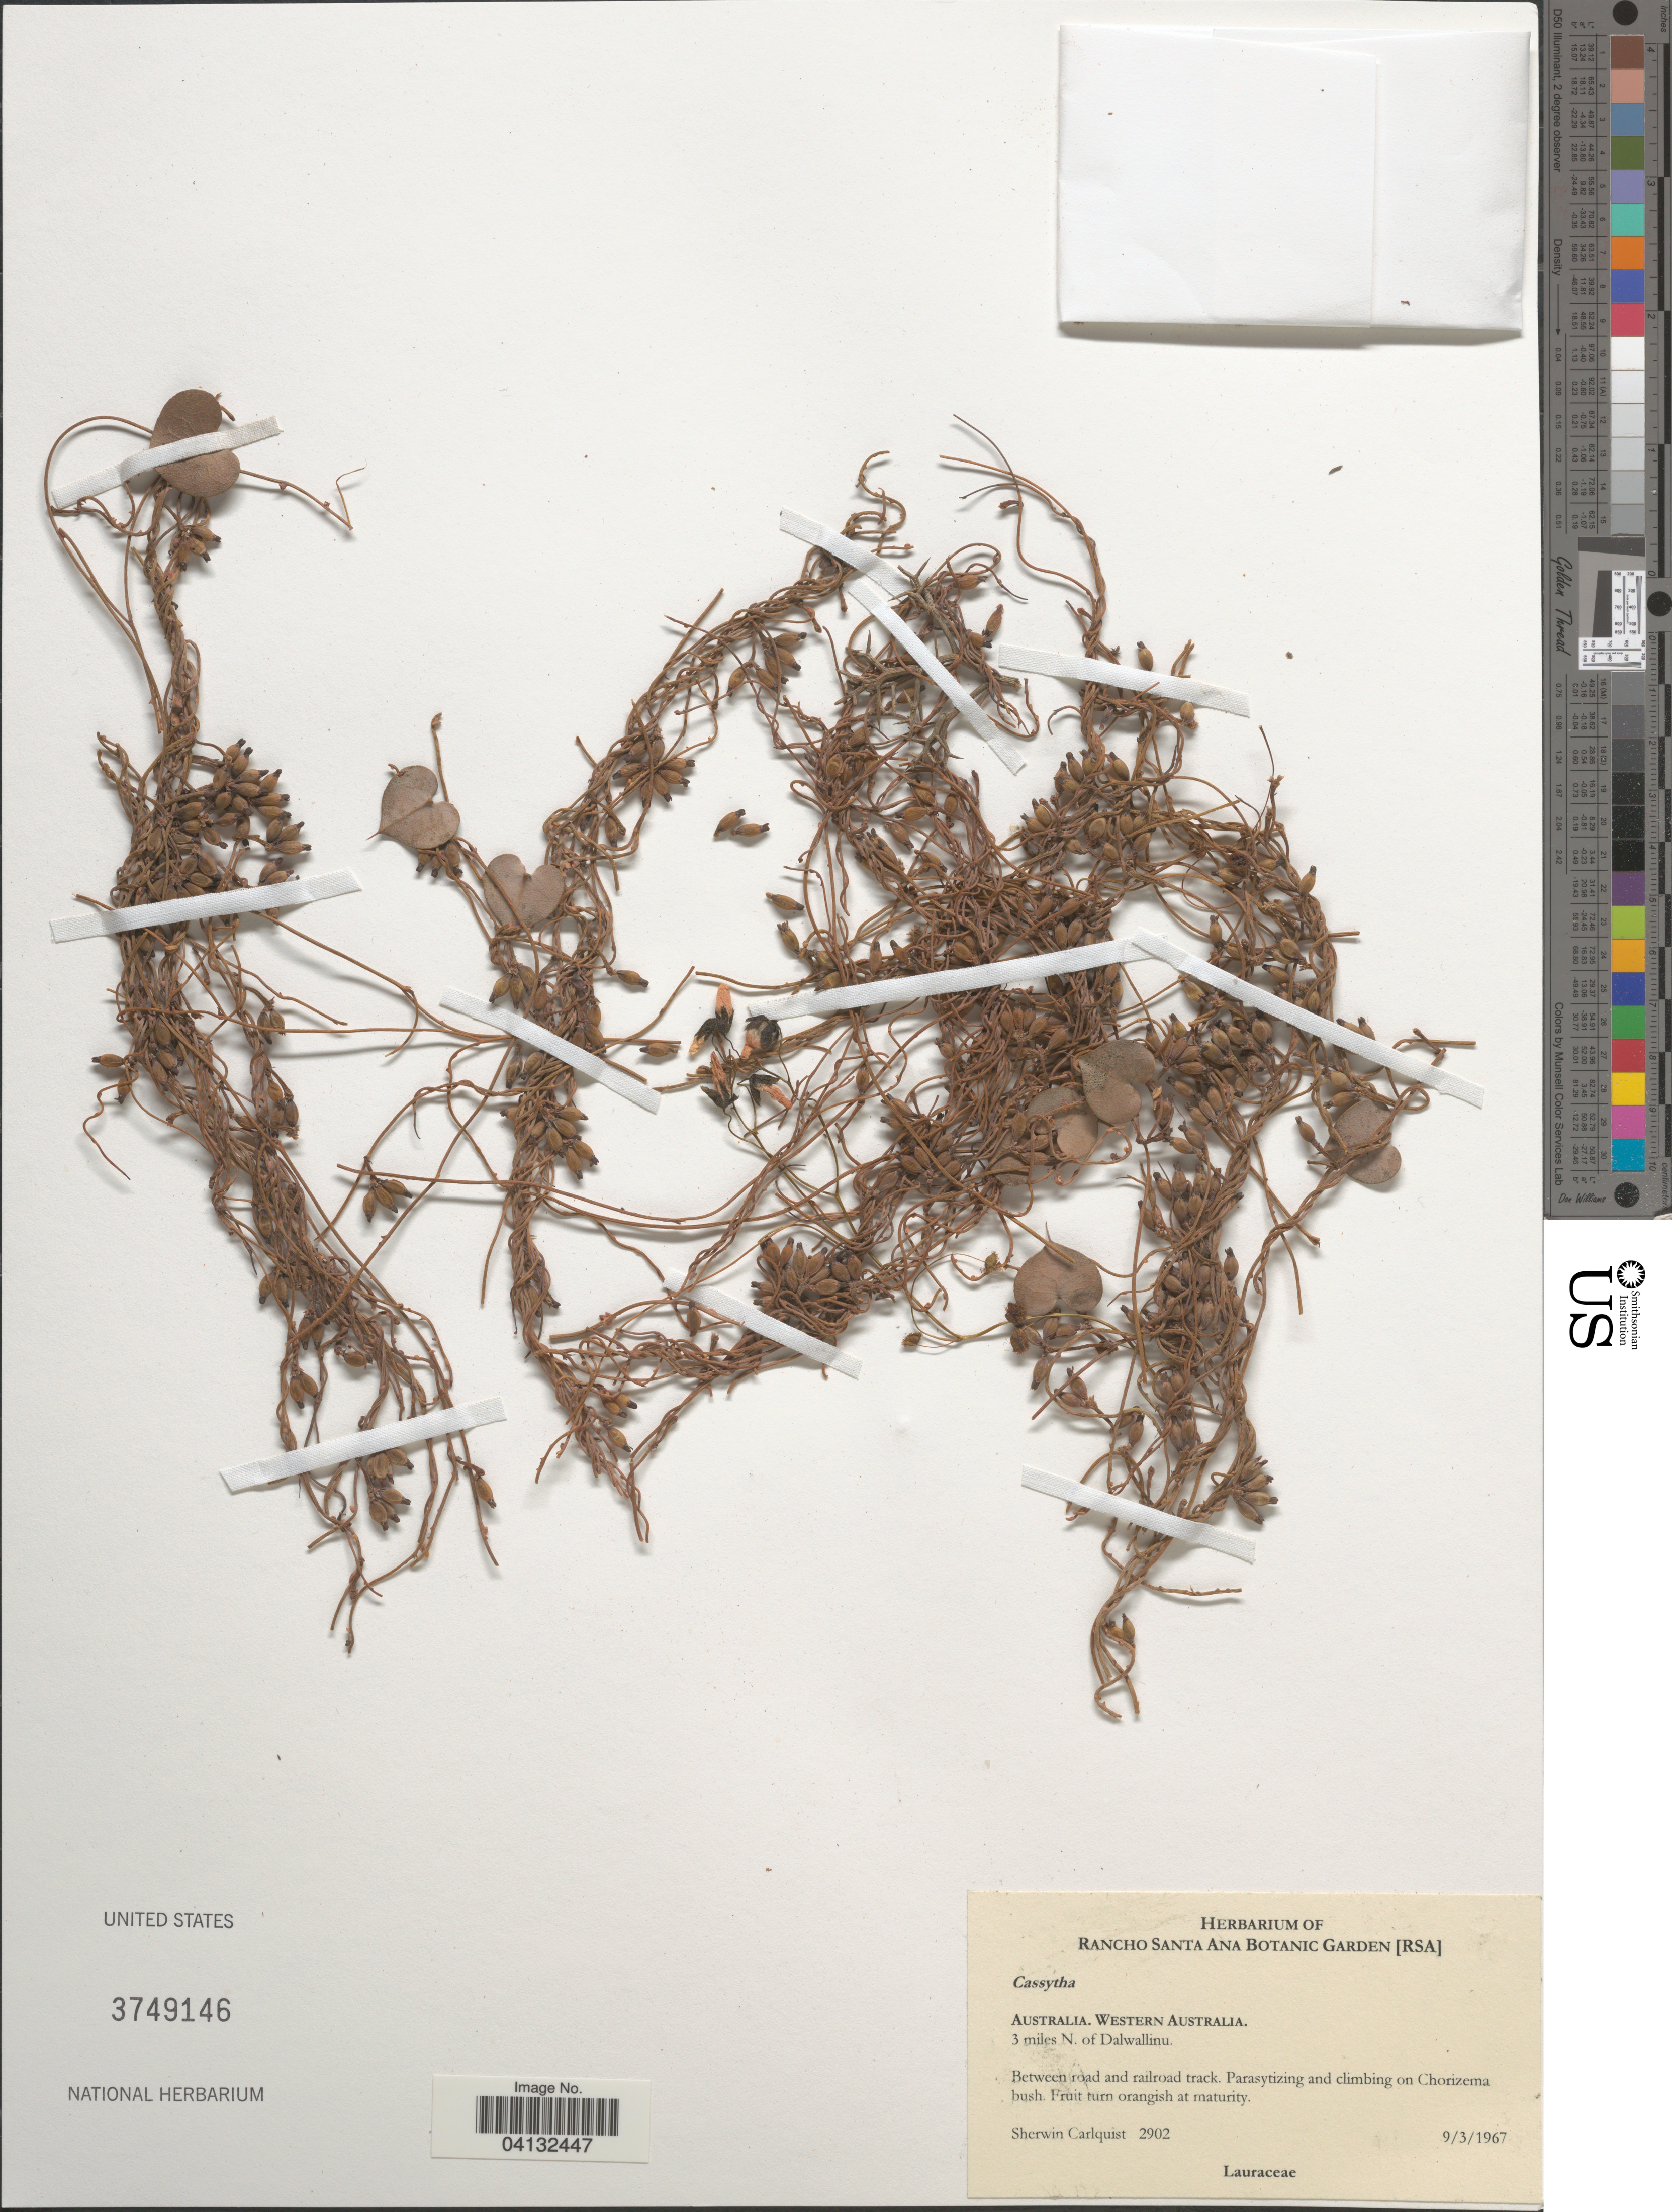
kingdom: Plantae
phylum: Tracheophyta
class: Magnoliopsida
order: Laurales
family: Lauraceae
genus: Cassytha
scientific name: Cassytha sp.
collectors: S. Carlquist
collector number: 2902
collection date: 1967-03-09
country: Australia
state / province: Western Australia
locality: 3 miles N. of Dalwallinu.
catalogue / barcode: US 3749146